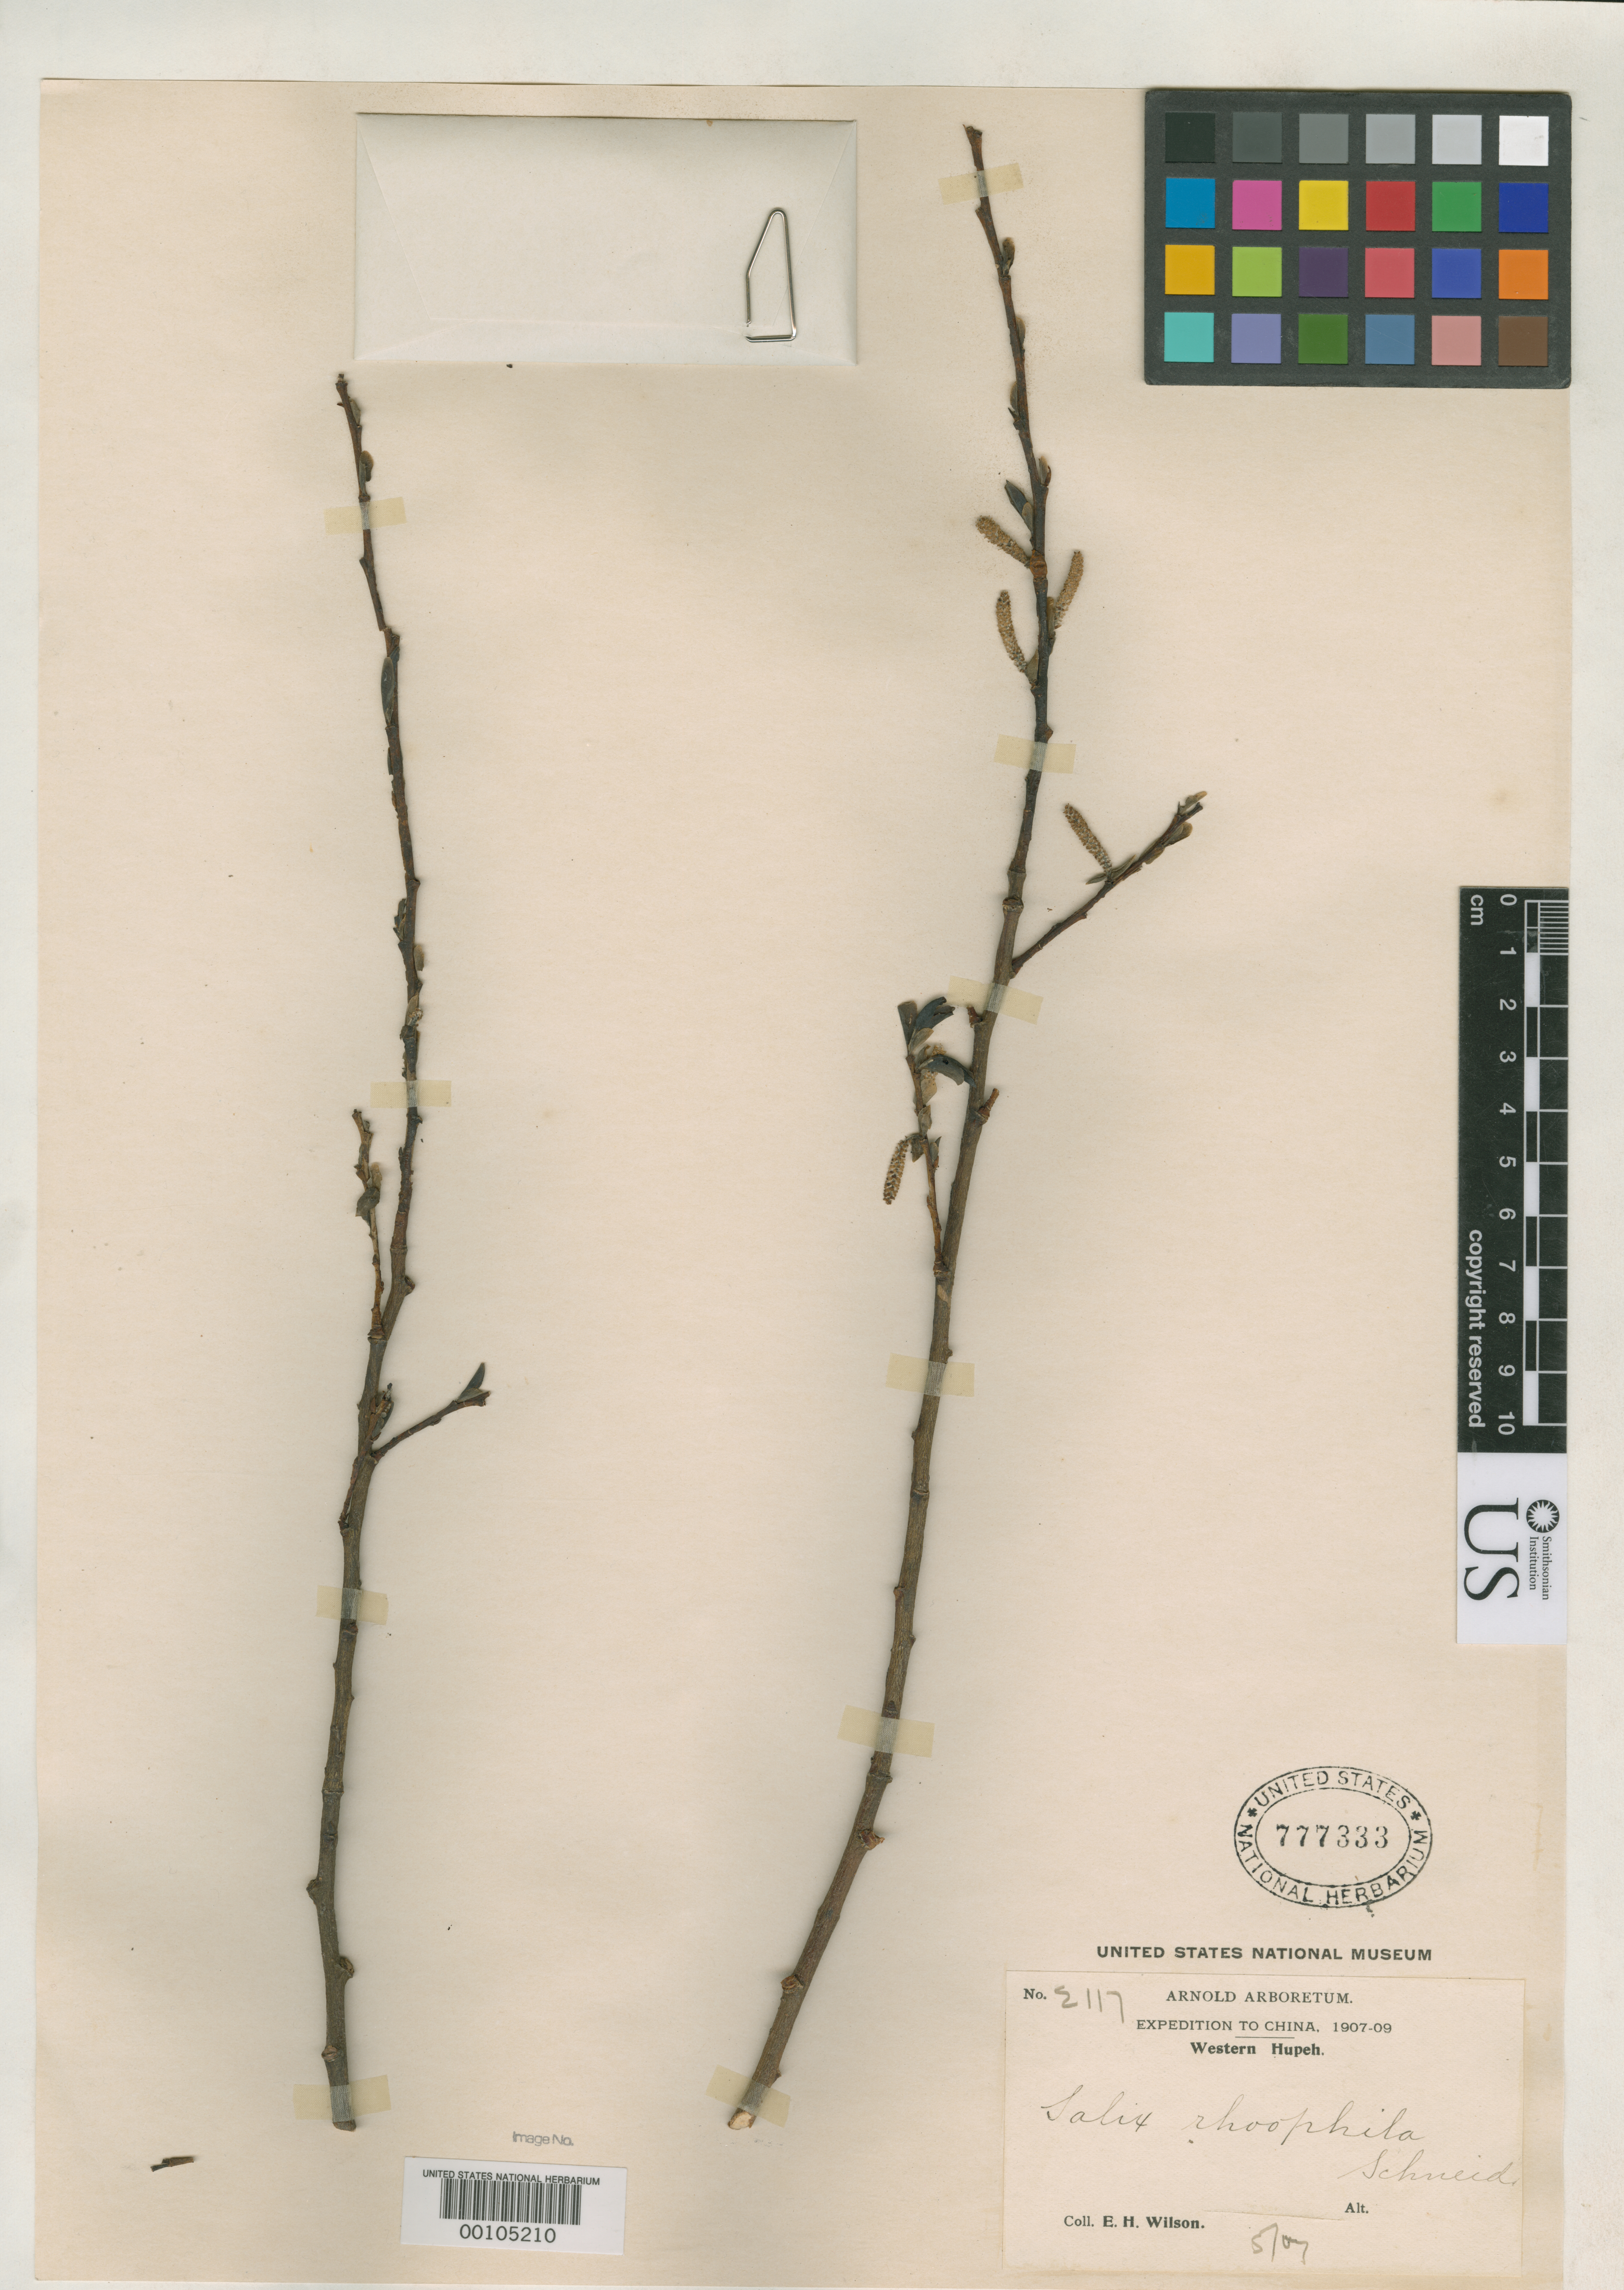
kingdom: Plantae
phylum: Tracheophyta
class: Magnoliopsida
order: Malpighiales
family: Salicaceae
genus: Salix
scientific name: Salix rhoophila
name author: C.K. Schneid. in Sarg.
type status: Isotype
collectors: E. H. Wilson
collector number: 2117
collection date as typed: May 1907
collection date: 1907-05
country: China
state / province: Hubei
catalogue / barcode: US 777333